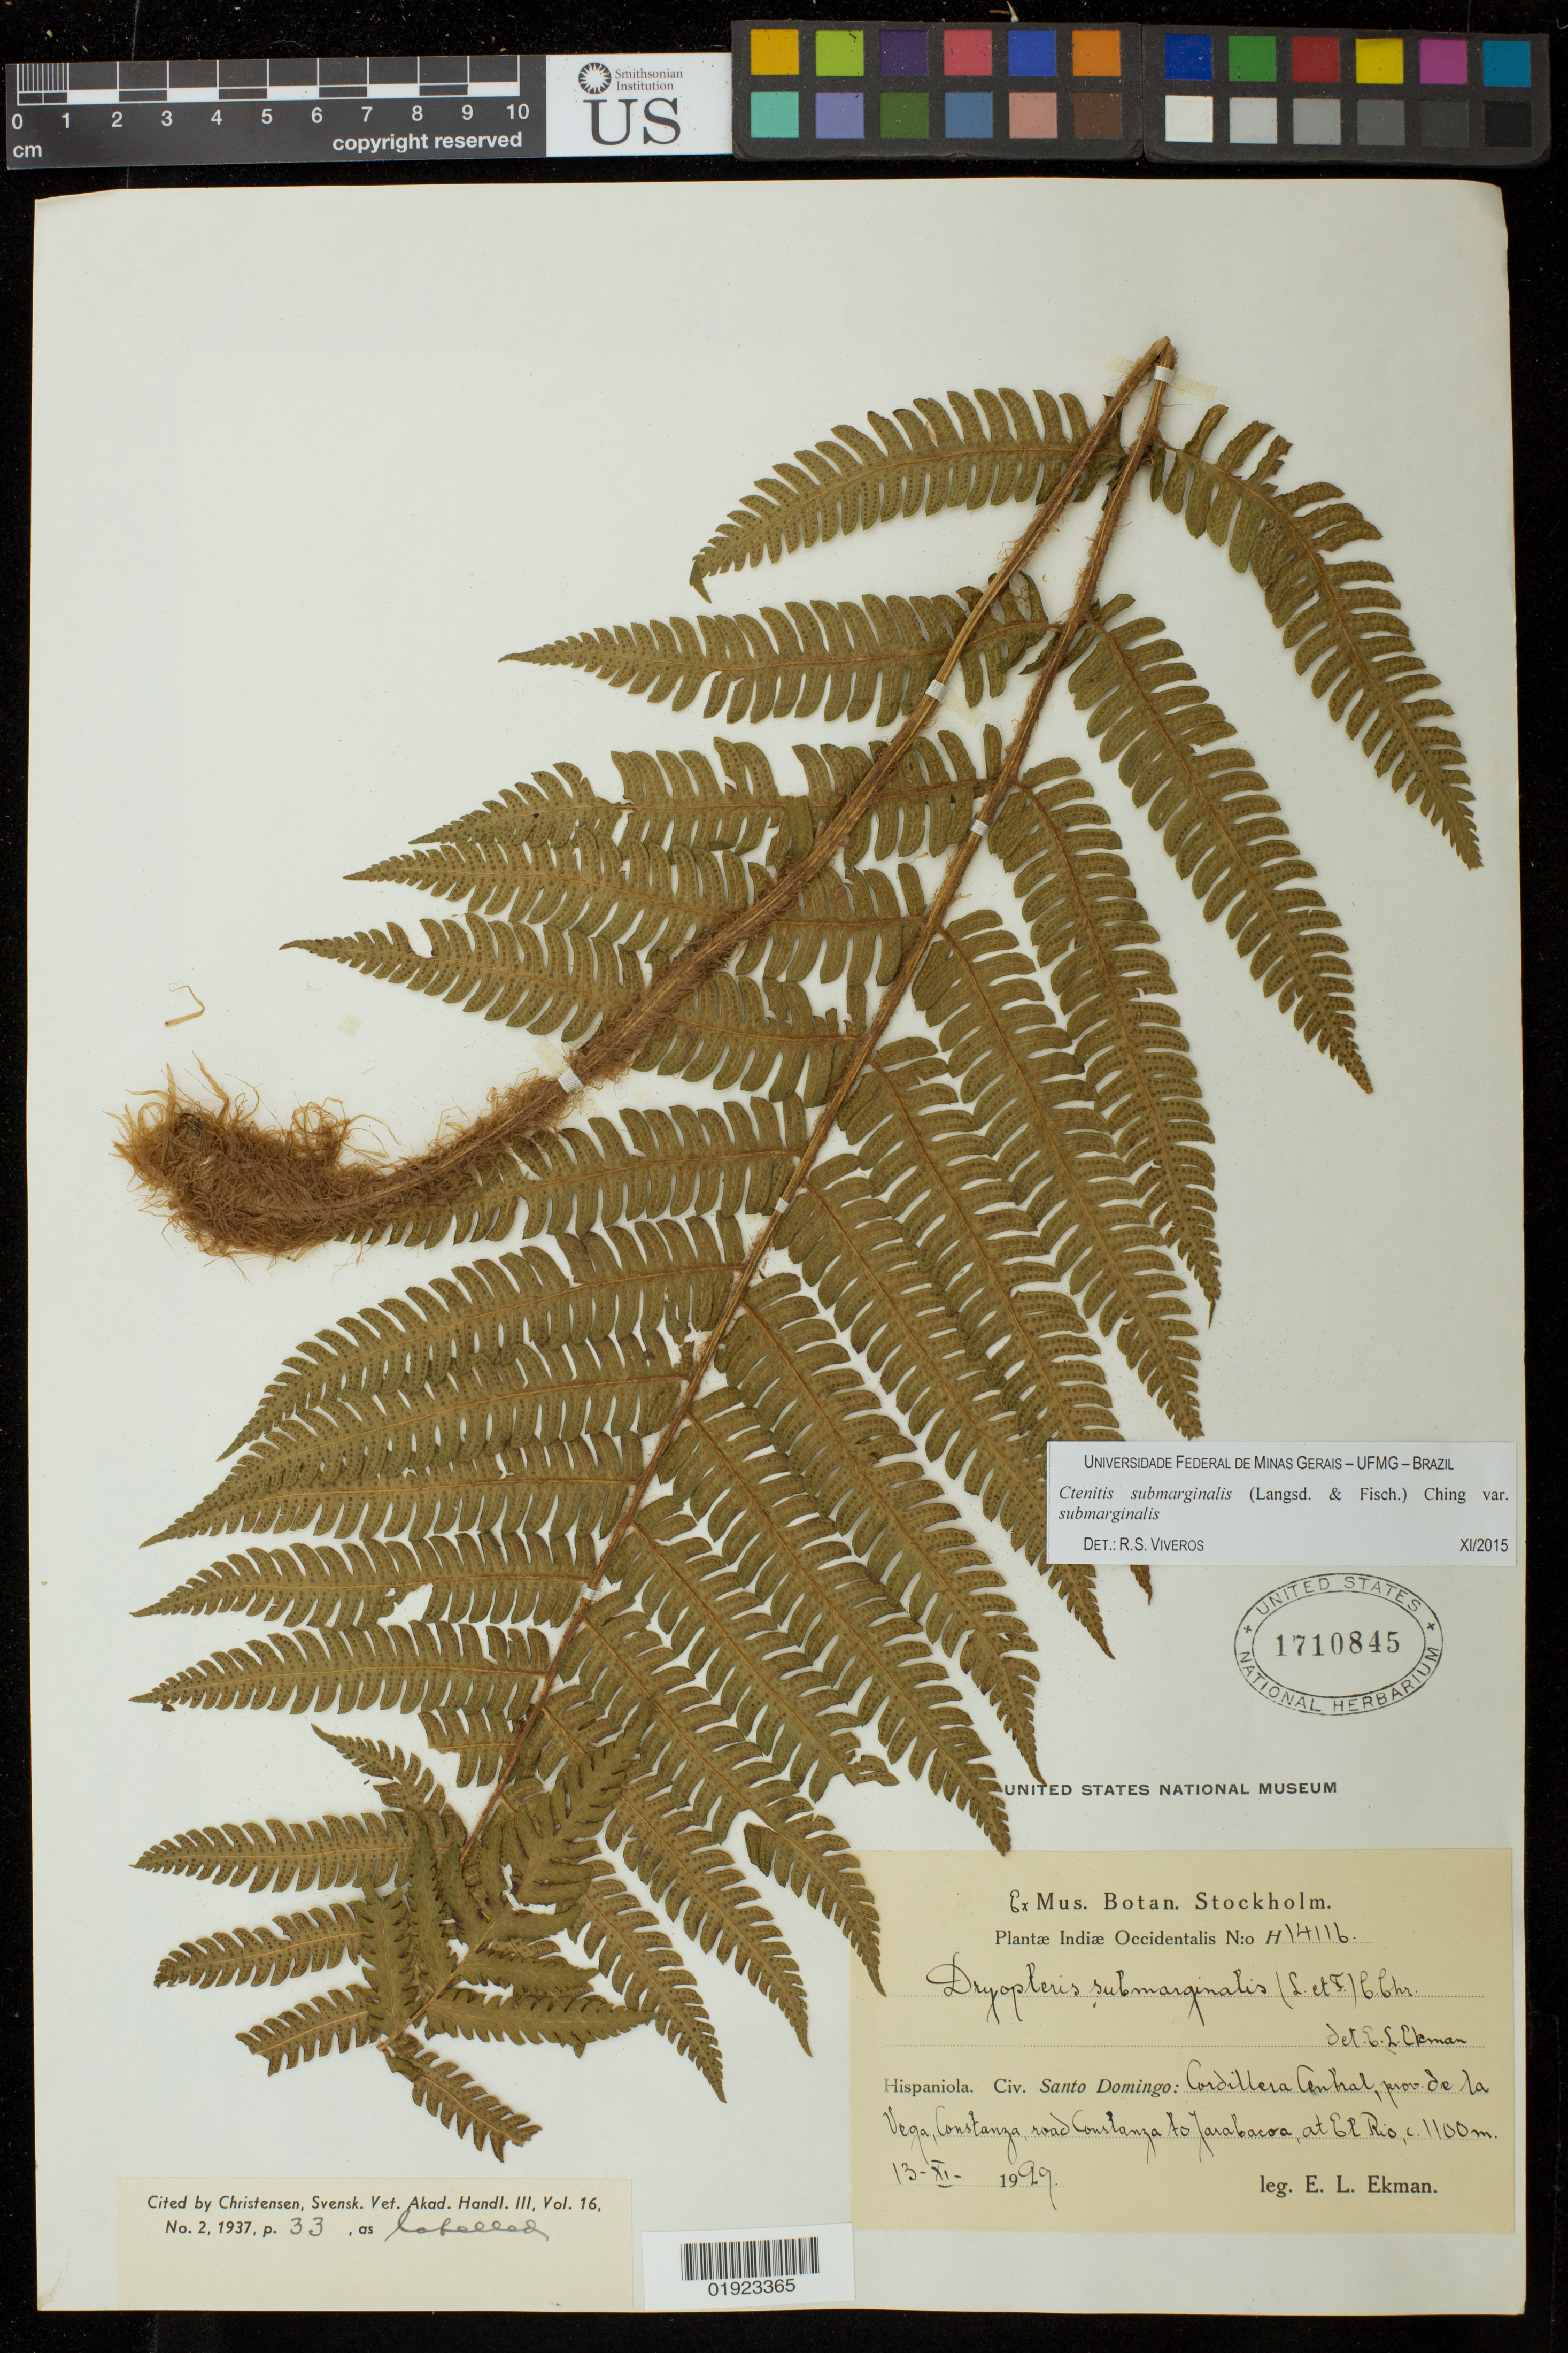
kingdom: Plantae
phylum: Tracheophyta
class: Polypodiopsida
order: Polypodiales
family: Dryopteridaceae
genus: Ctenitis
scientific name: Ctenitis submarginalis var. submarginalis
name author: (Langsd. & Fisch.) Ching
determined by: Viveros, R. S.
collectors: E. L. Ekman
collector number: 14116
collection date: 1929-11-13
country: Dominican Republic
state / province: Santo Domingo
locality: Cordillera Central, prov. de la Vega, Constanza, road Constanza to Jarabacoa, at El Rio.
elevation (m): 1100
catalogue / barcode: US 1710845